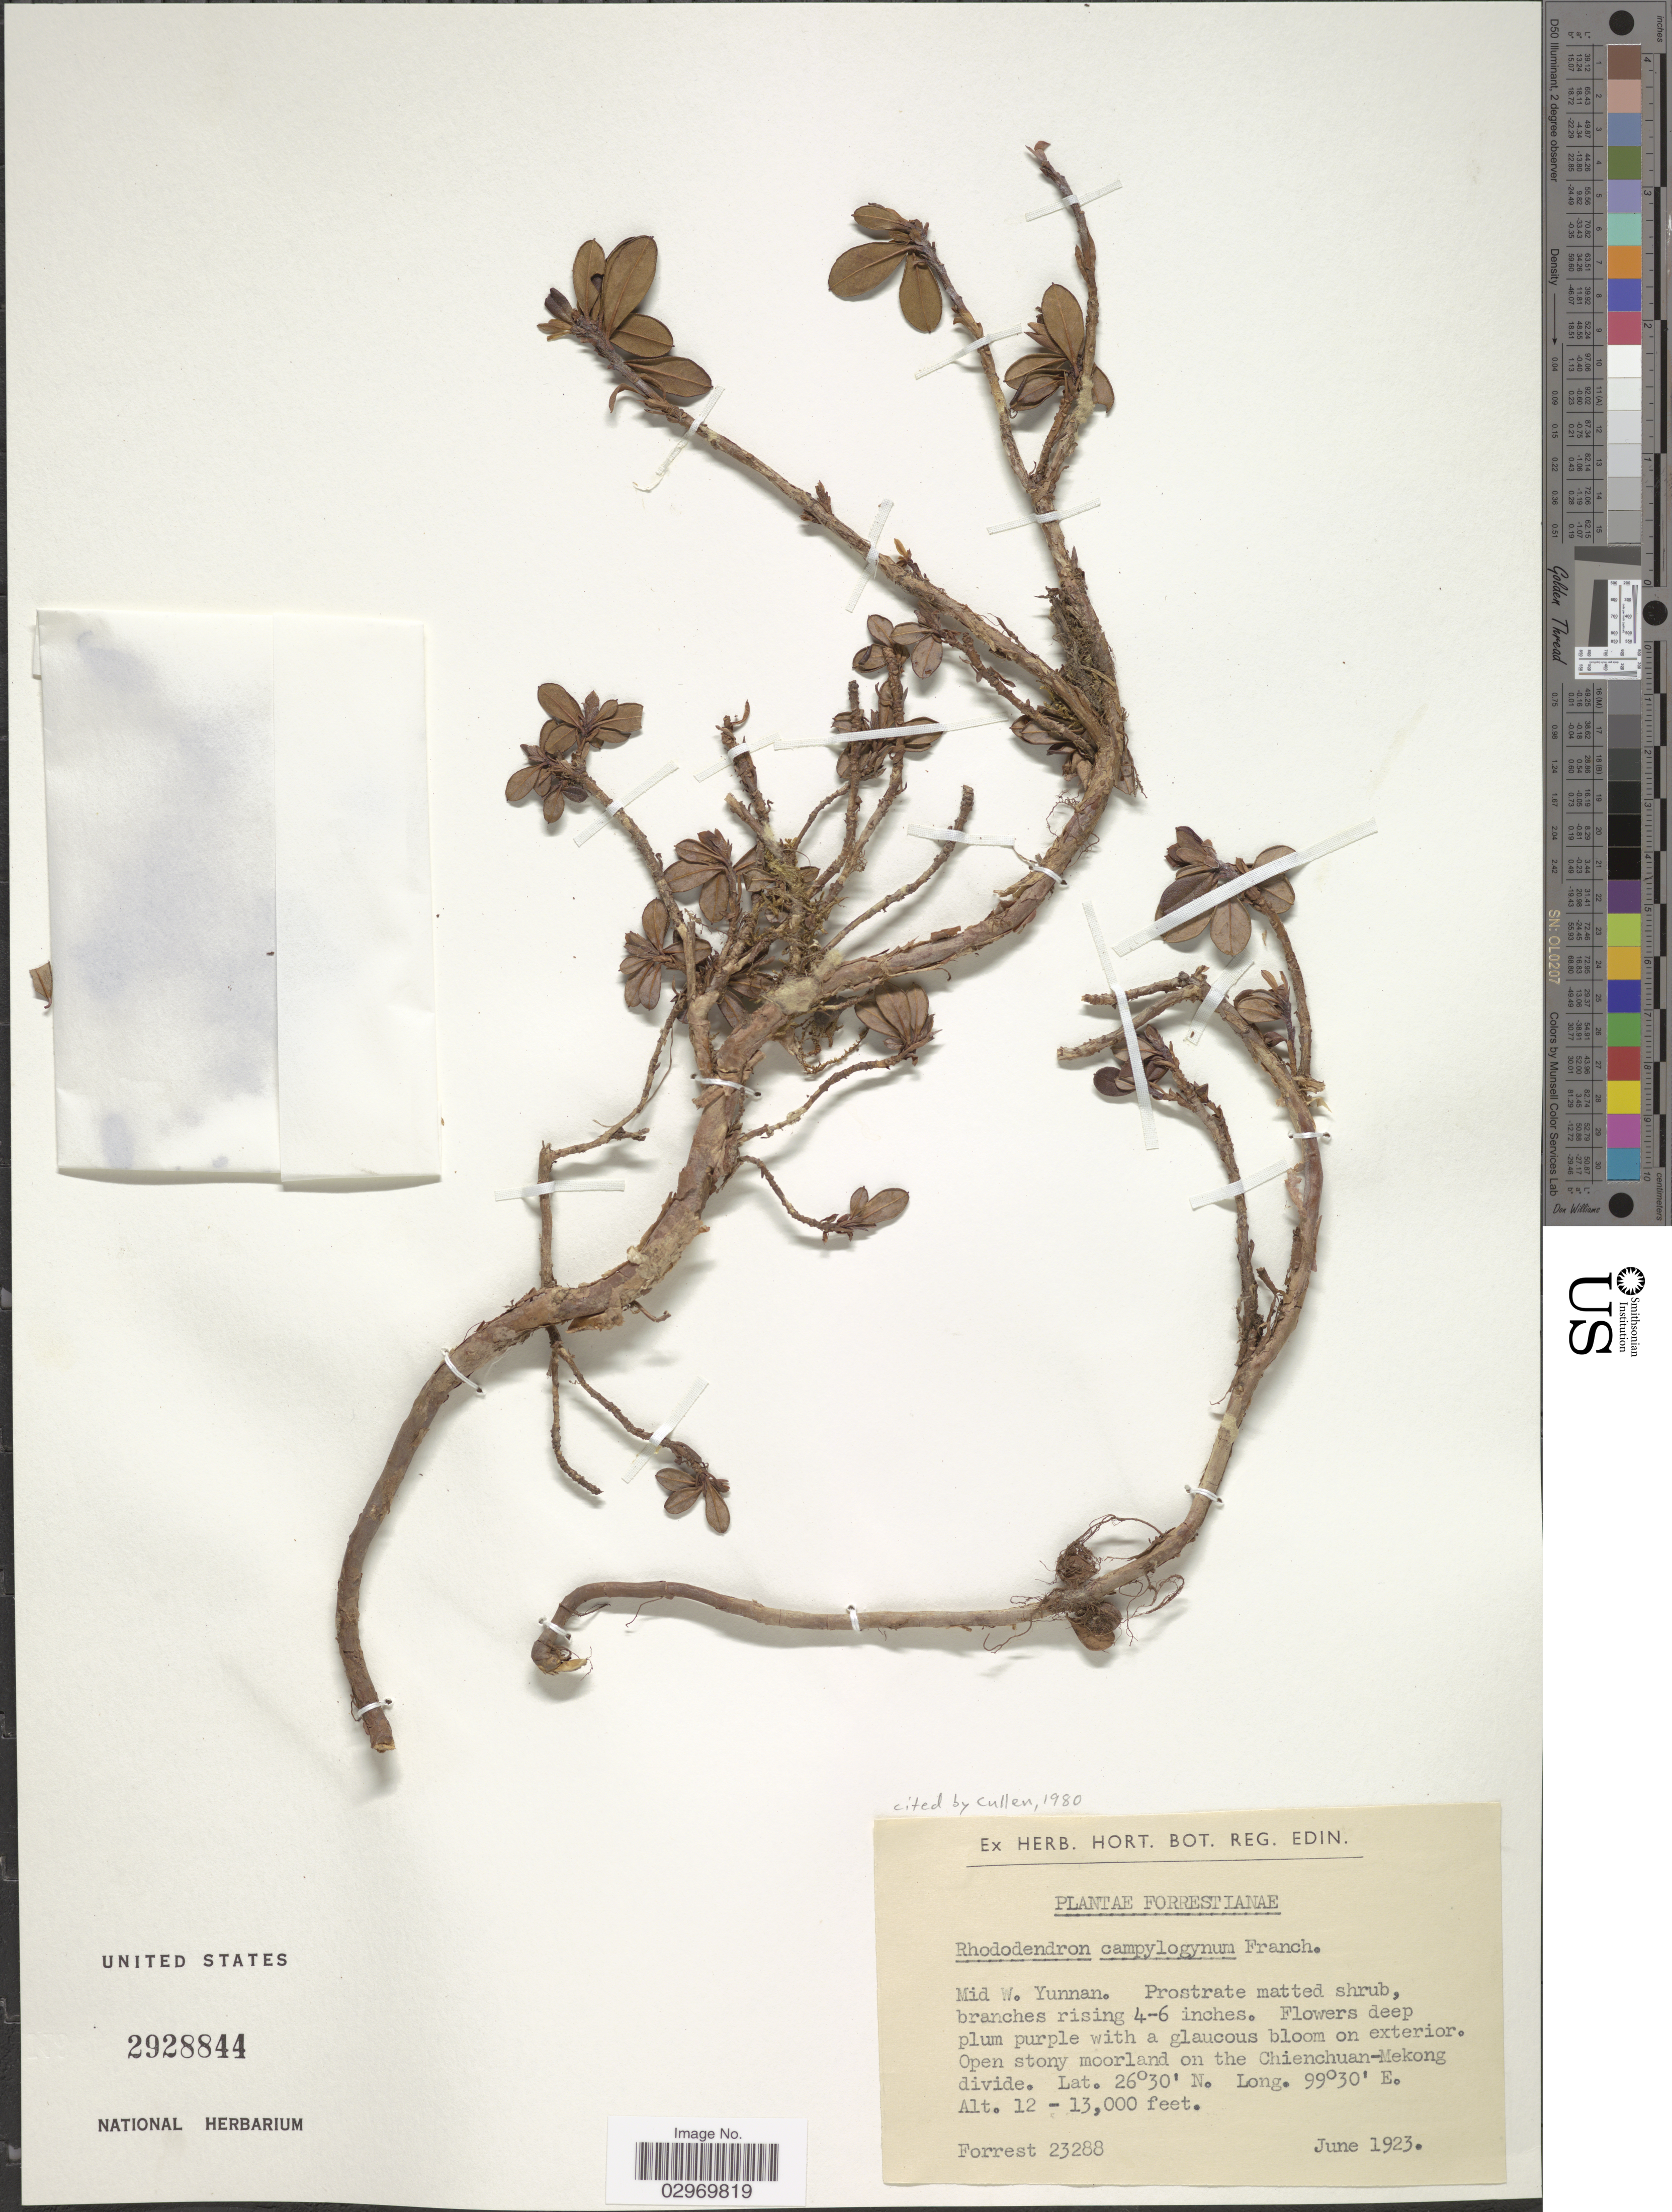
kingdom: Plantae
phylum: Tracheophyta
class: Magnoliopsida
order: Ericales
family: Ericaceae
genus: Rhododendron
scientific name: Rhododendron campylogynum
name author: Franch.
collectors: -. Forrest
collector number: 23288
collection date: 1923-06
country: China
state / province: Yunnan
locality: Mid W. Yunnan. Open stony moorland on the Chienchuan-Mekong divide.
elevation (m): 3658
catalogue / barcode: US 2928844